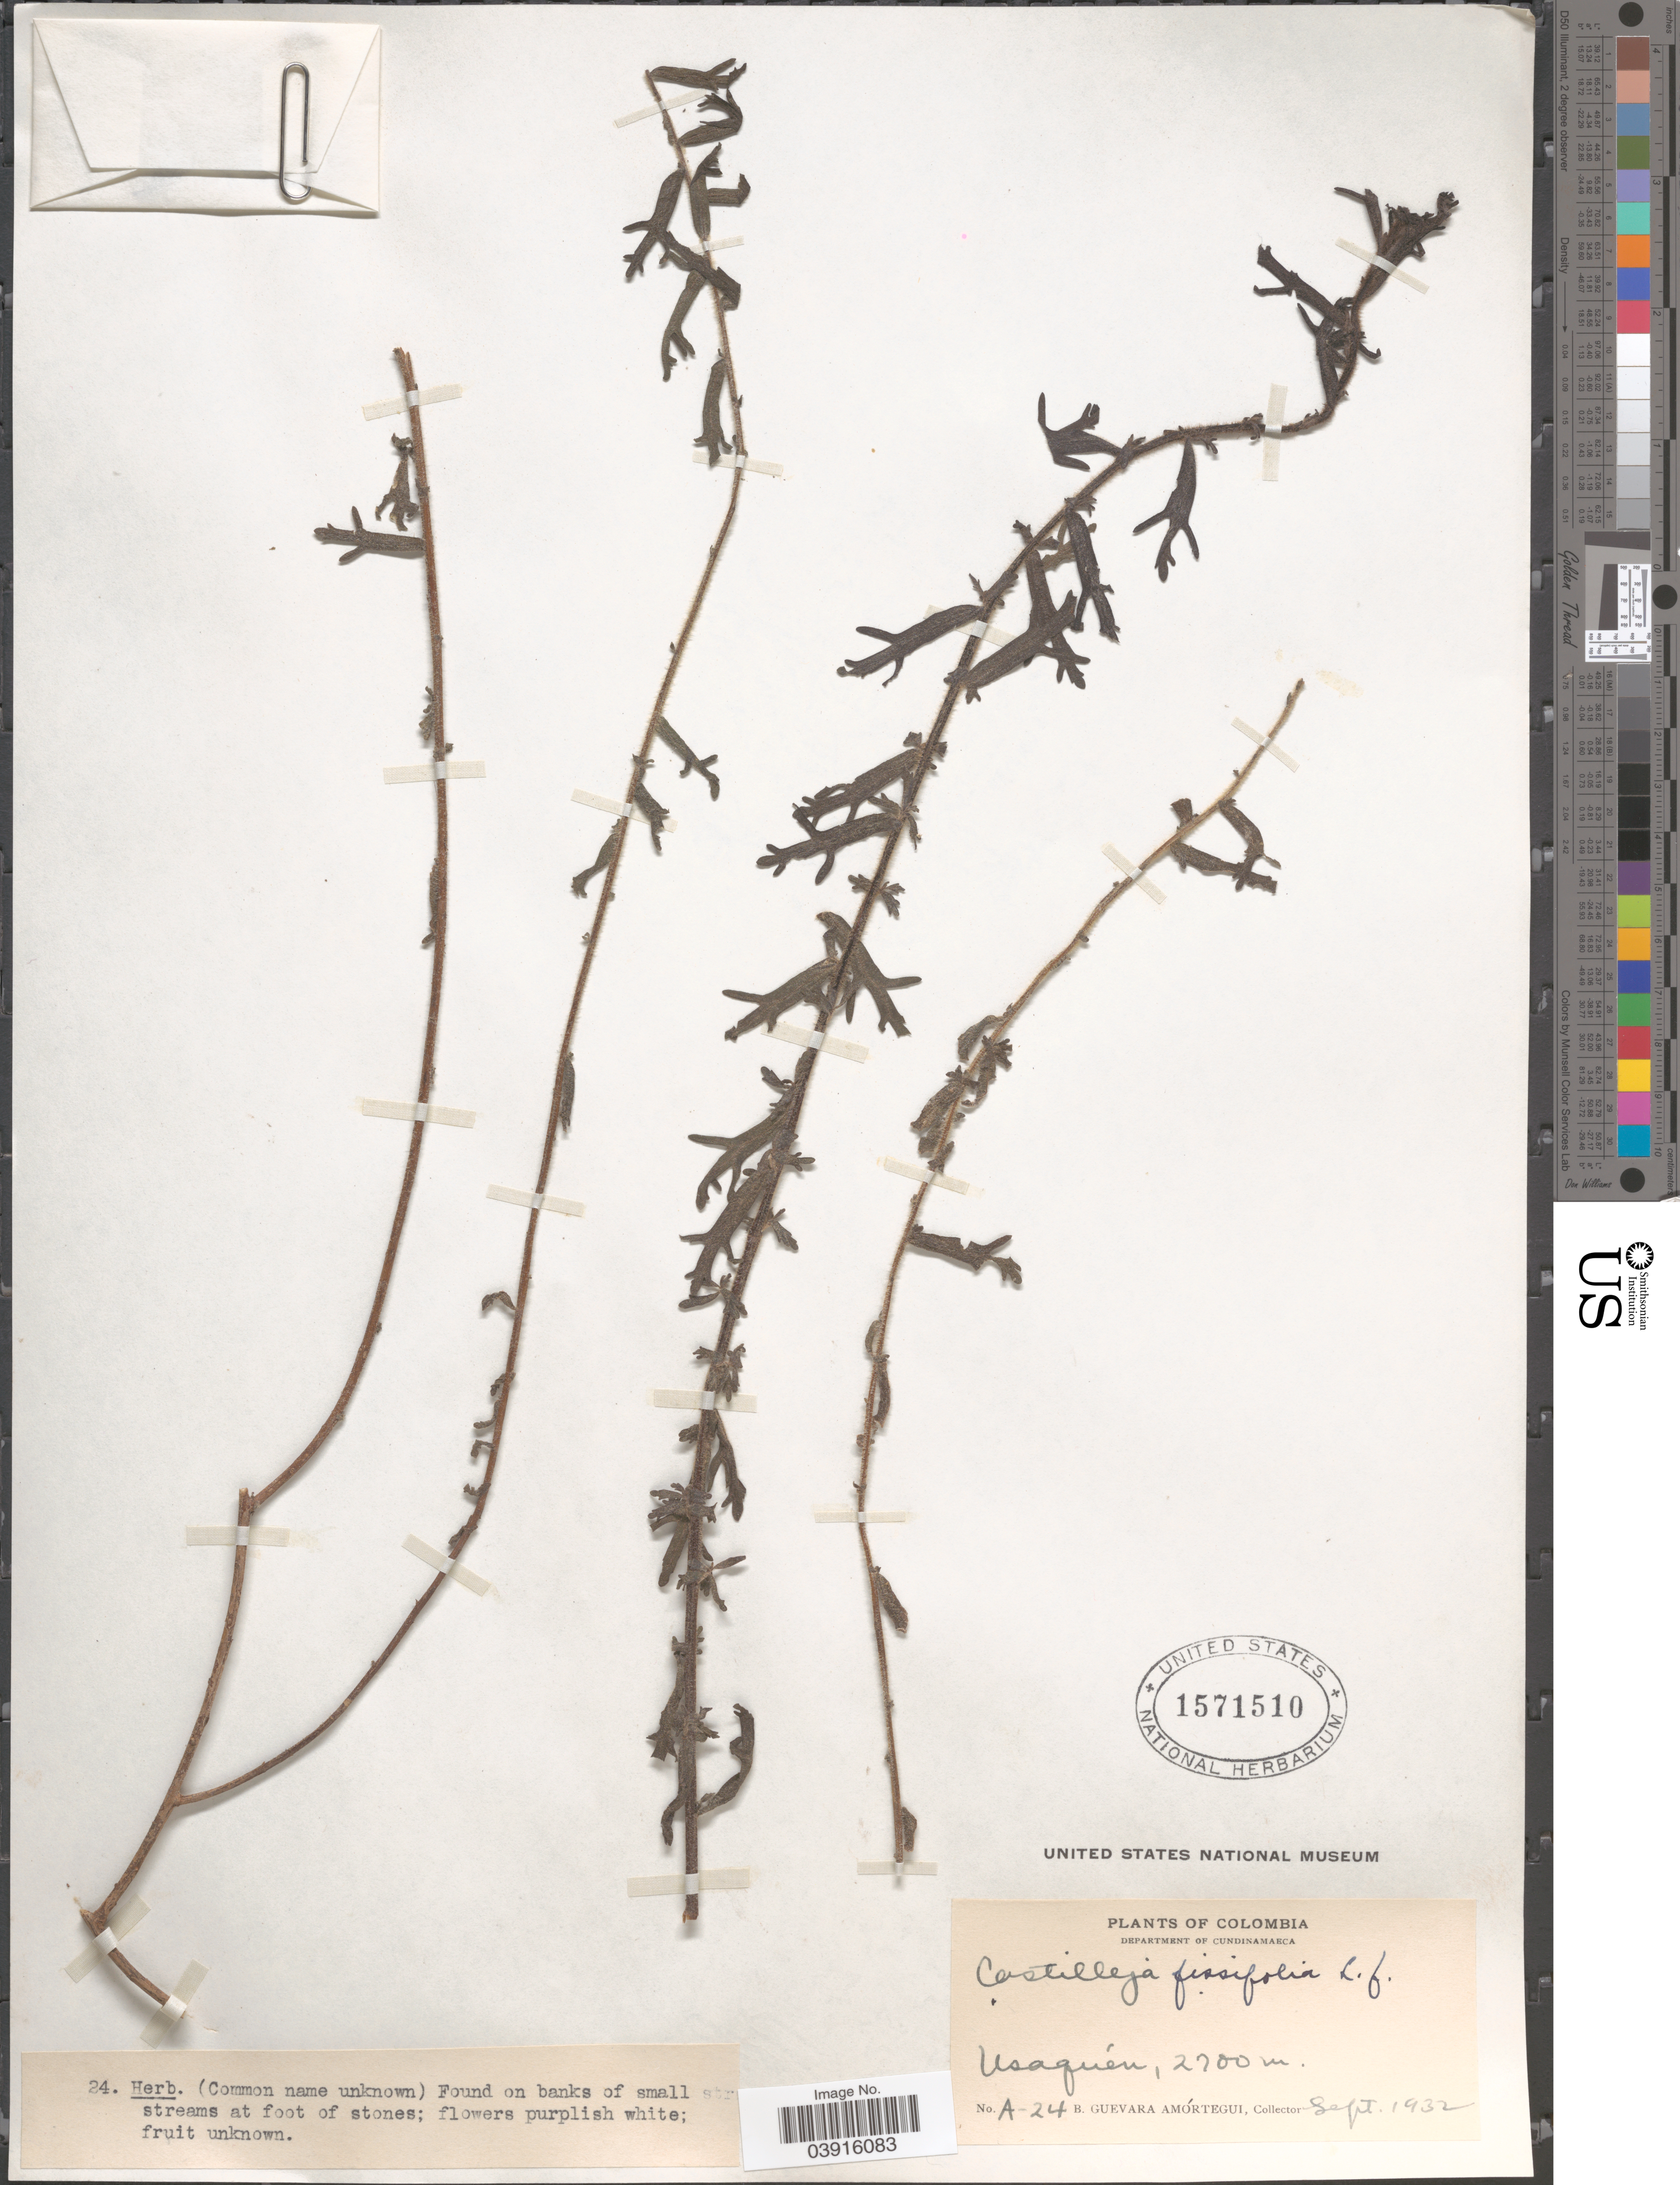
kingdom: Plantae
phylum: Tracheophyta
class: Magnoliopsida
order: Lamiales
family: Orobanchaceae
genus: Castilleja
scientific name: Castilleja fissifolia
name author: L. f.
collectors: B. Guevara-Amortegui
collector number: A-24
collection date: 1932-09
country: Colombia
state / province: Cundinamarca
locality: Department of Cundinamarca. Usaquén.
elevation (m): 2700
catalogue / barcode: US 1571510